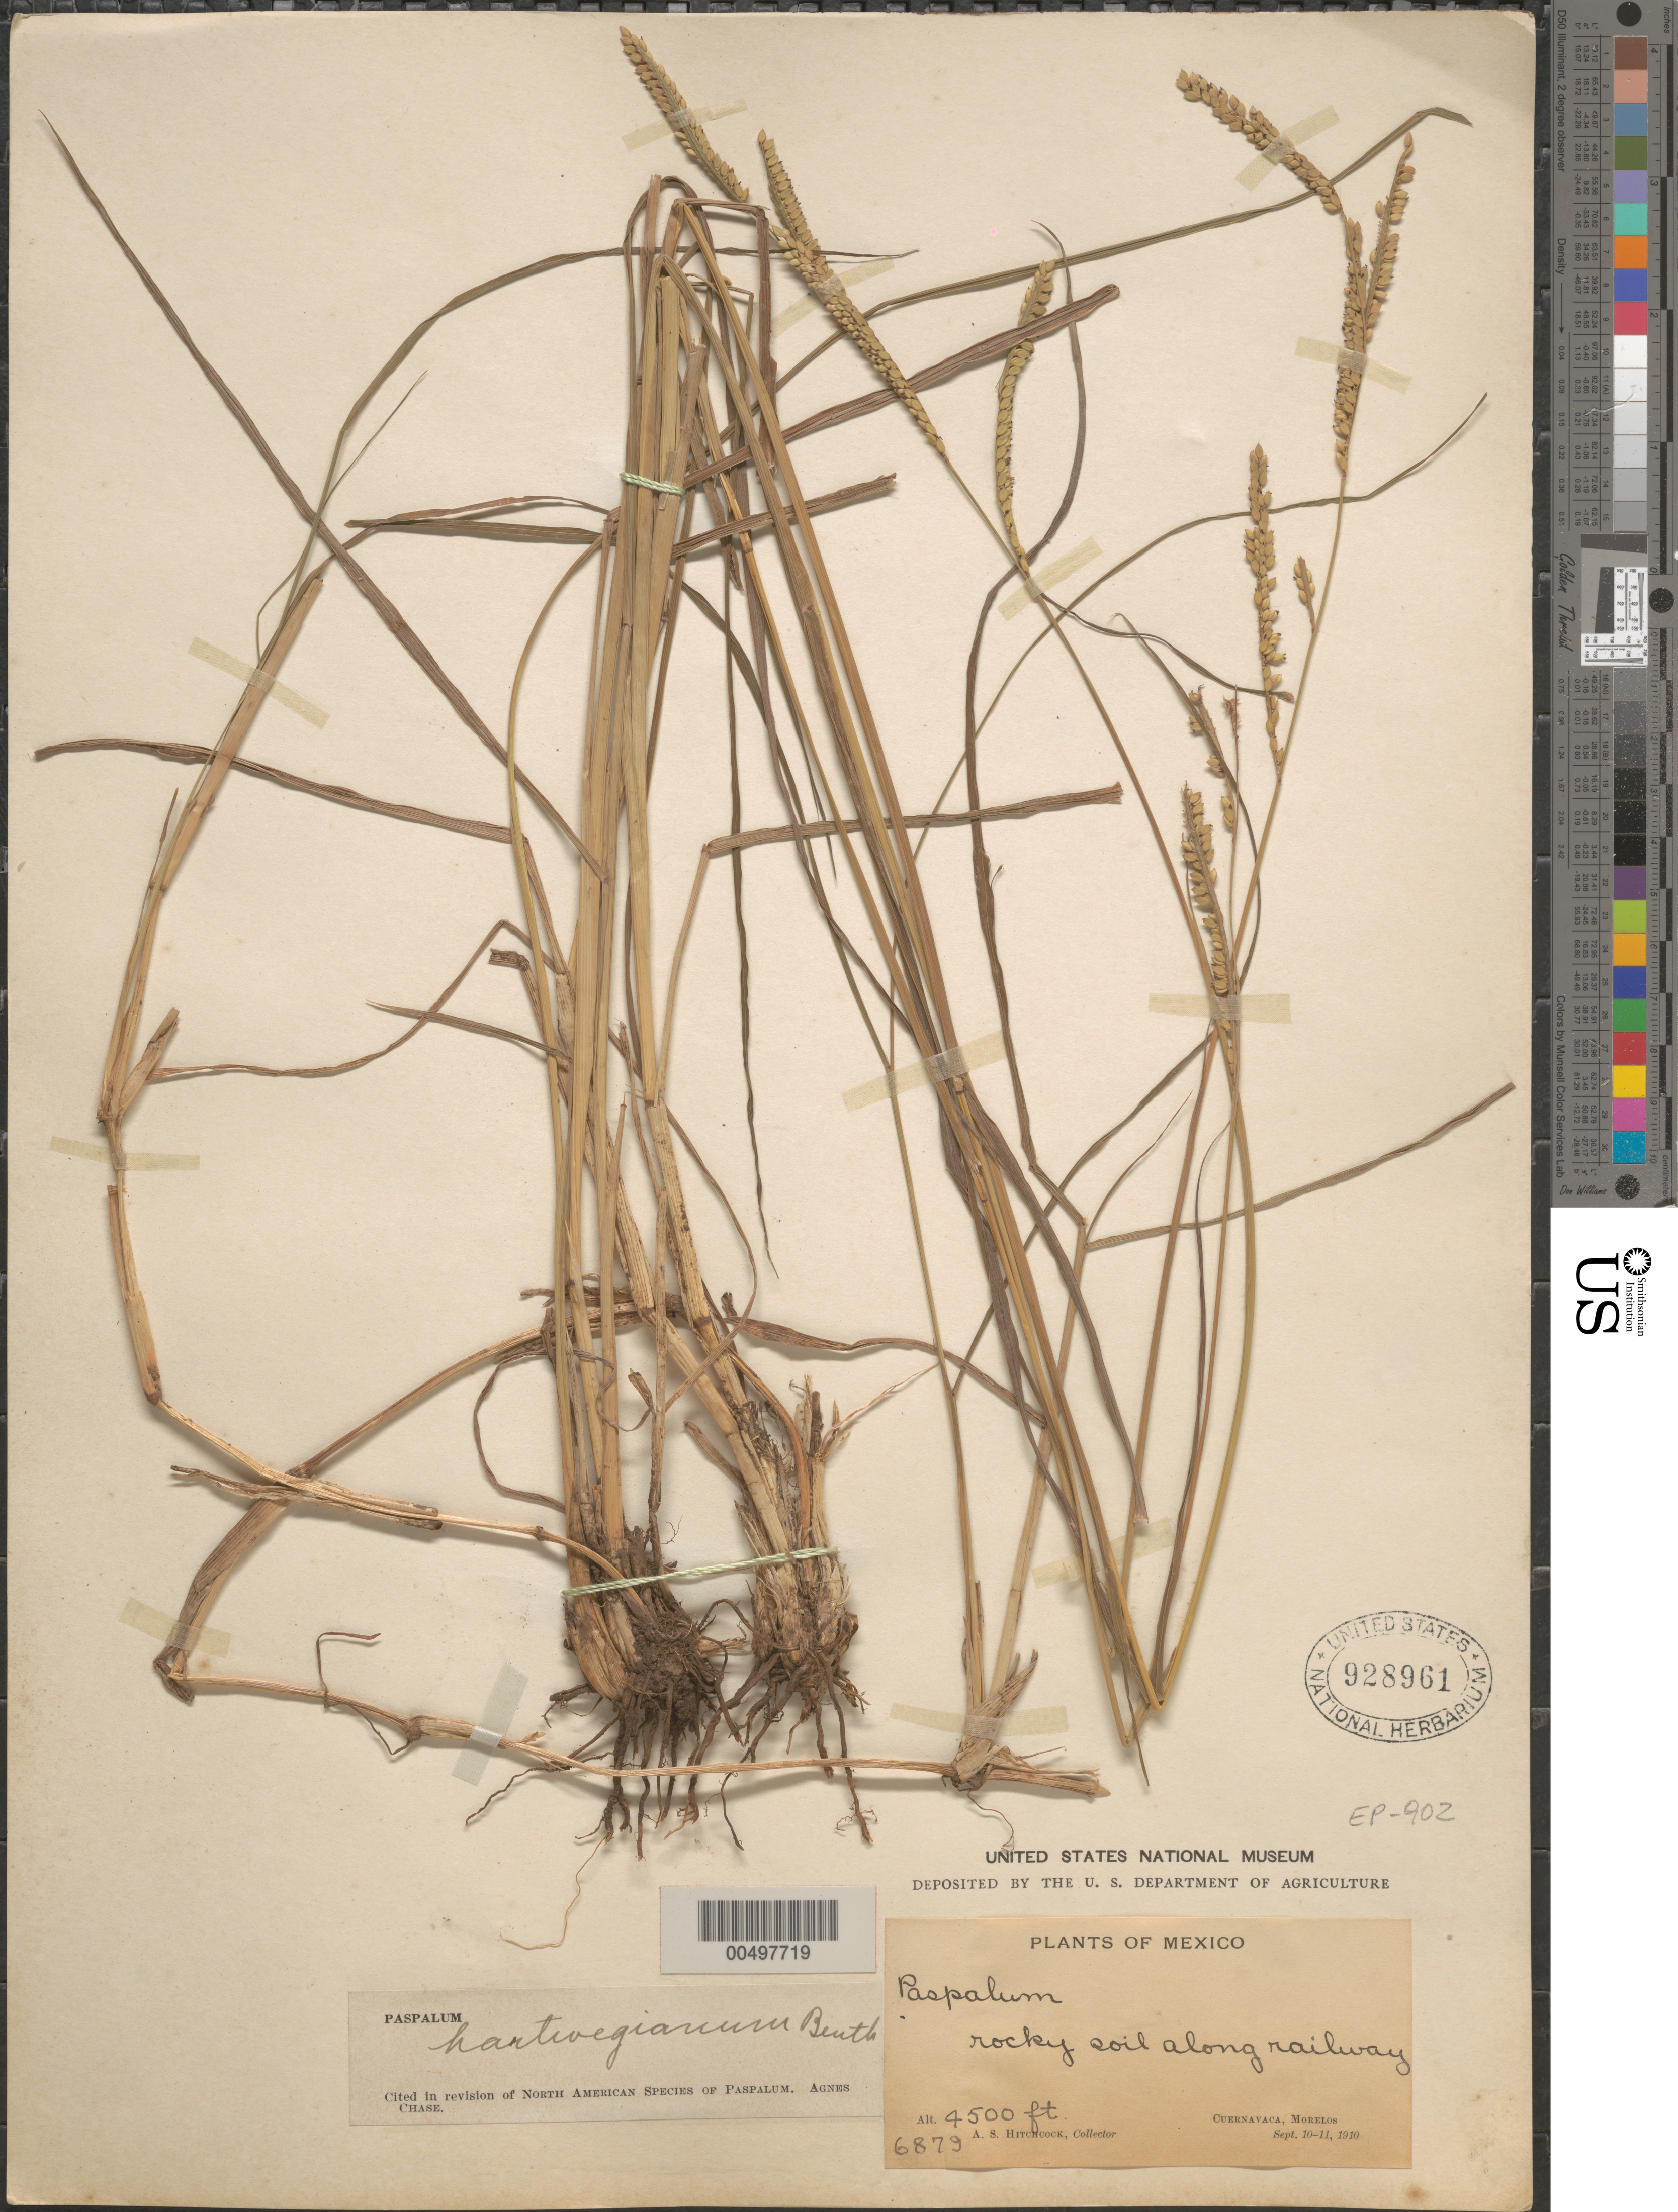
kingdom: Plantae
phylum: Tracheophyta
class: Liliopsida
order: Poales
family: Poaceae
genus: Paspalum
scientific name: Paspalum hartwegianum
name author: E. Fourn.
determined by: Chase, [M.] Agnes, (US)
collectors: A. S. Hitchcock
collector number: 6879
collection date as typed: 10 Sep 1910 to 11 Sep 1910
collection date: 1910-09-11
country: Mexico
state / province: Morelos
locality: Cuernavaca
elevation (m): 1372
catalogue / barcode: US 928961